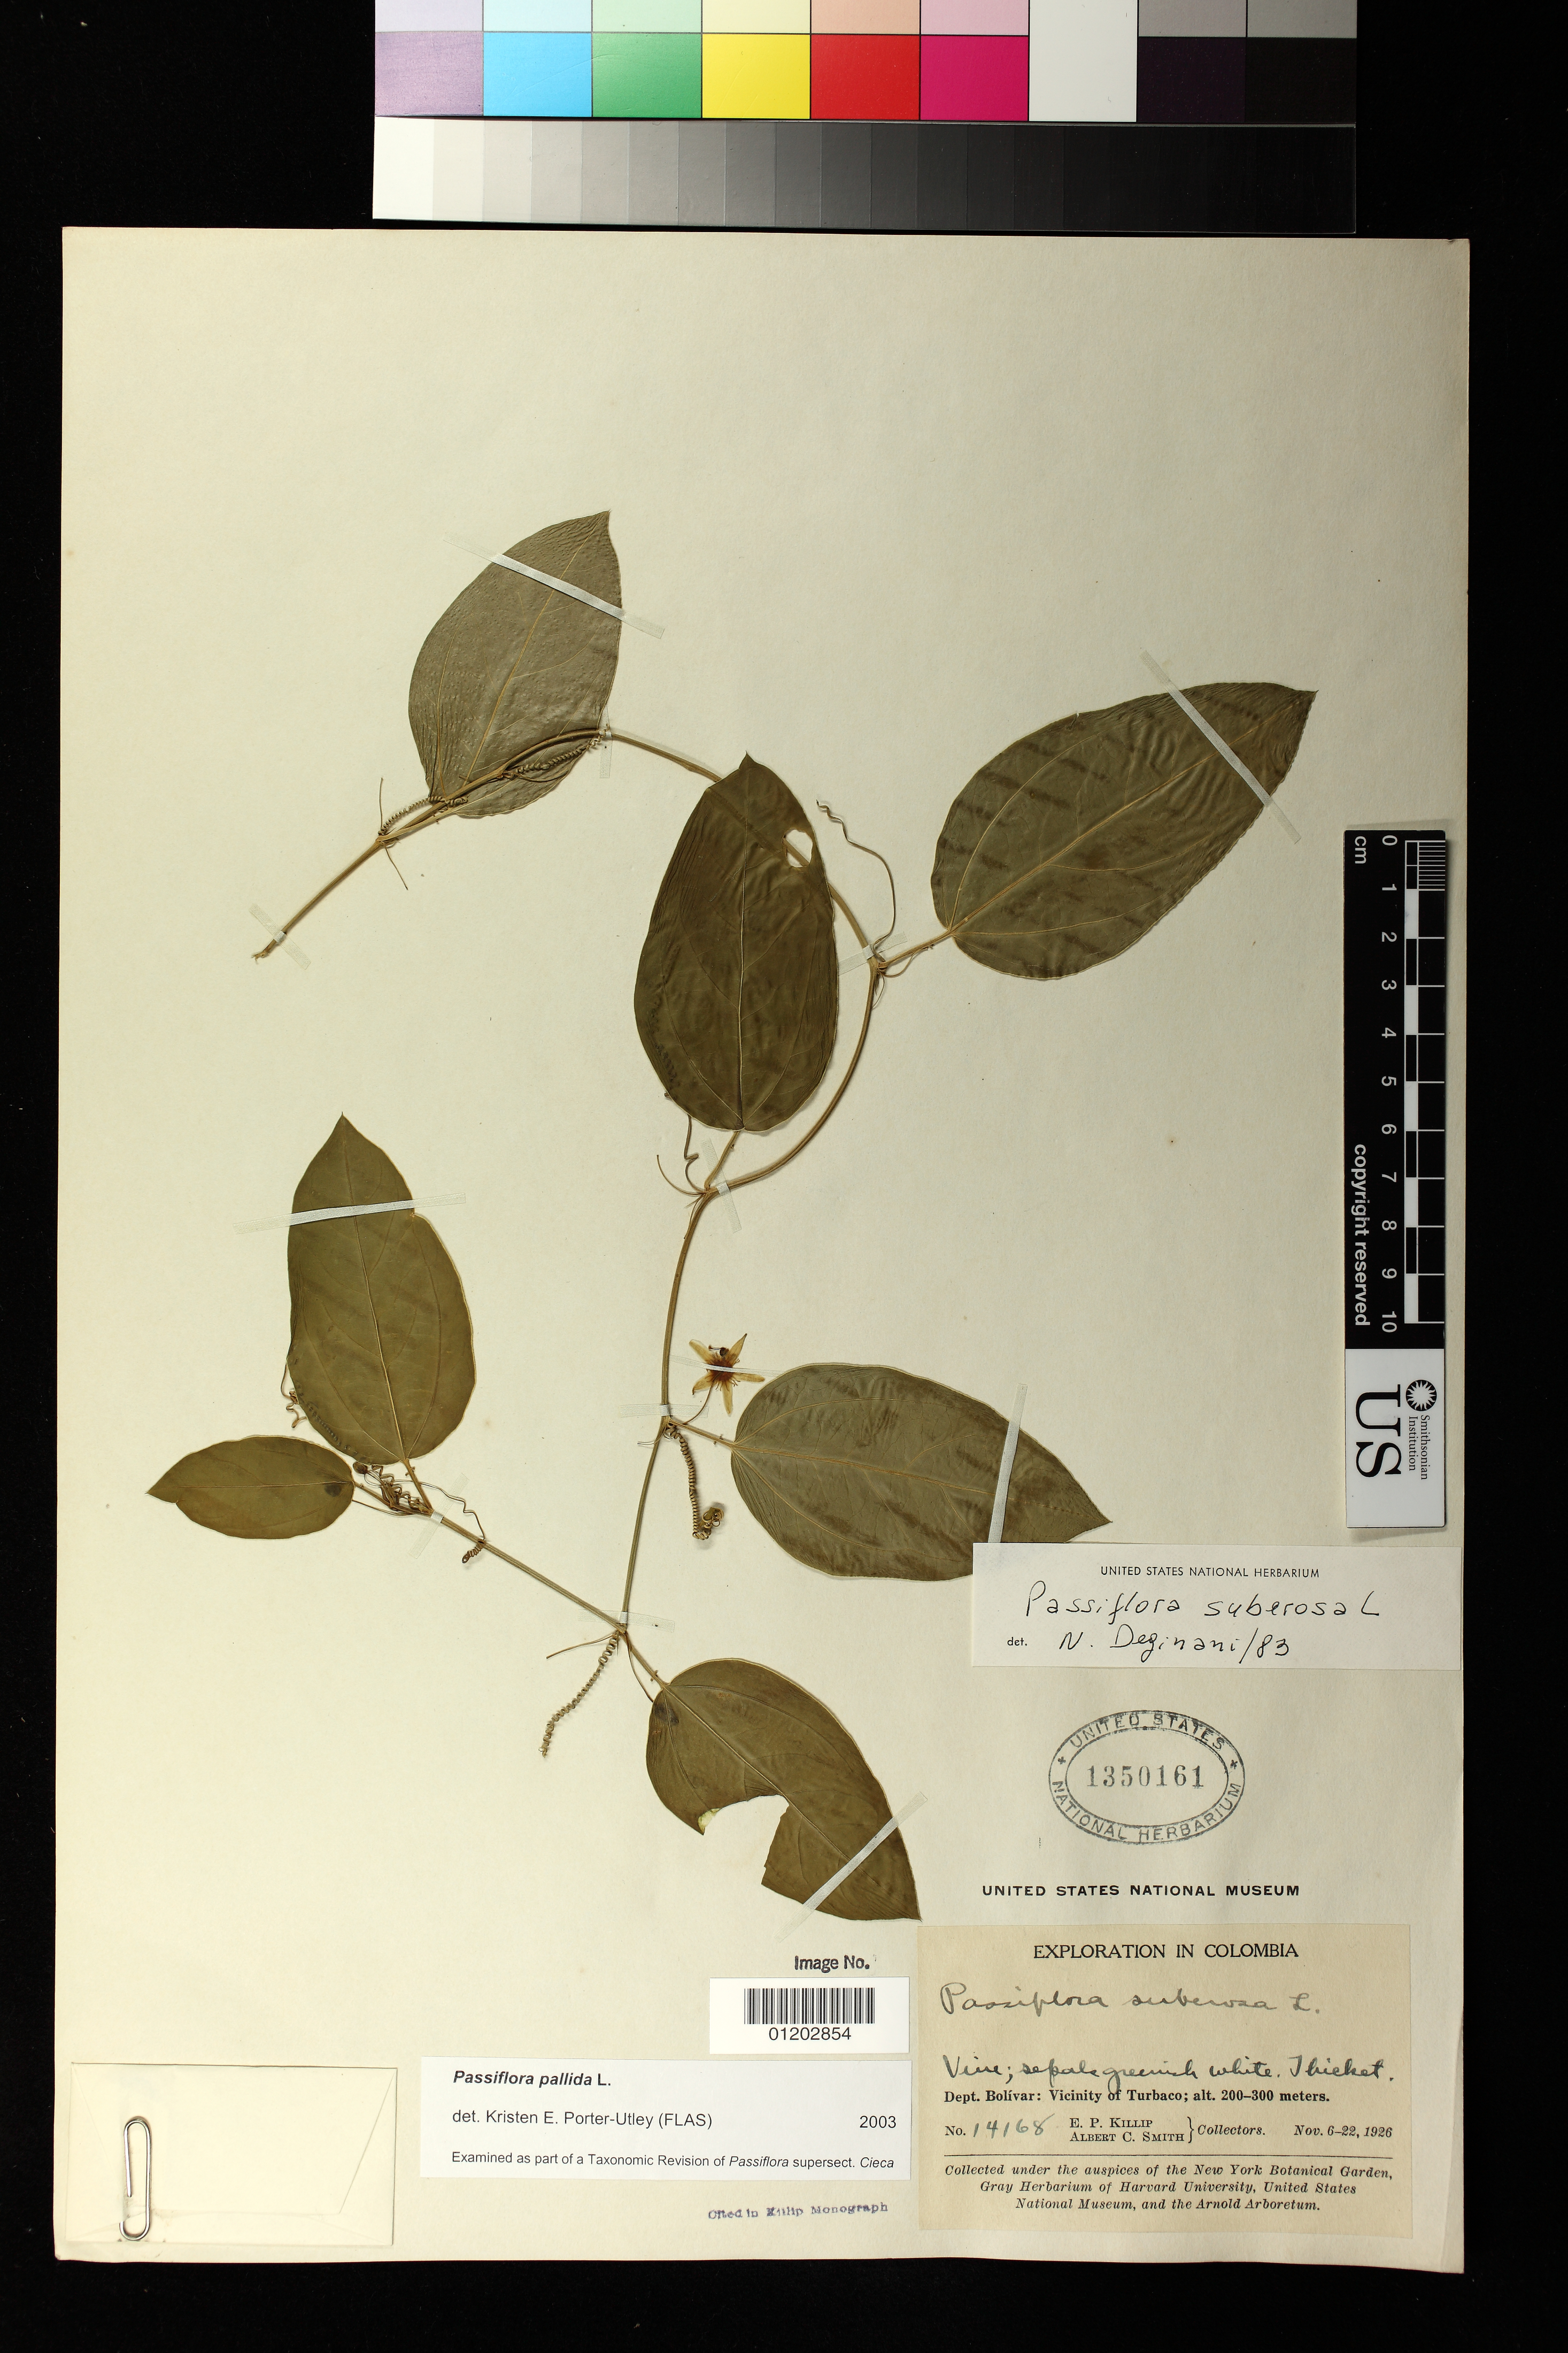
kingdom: Plantae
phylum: Tracheophyta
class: Magnoliopsida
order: Malpighiales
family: Passifloraceae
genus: Passiflora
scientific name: Passiflora pallida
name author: L.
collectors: E. P. Killip & A. C. Smith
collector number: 14168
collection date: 1926-11-06/1926-11-22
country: Colombia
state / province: Bolívar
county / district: Turbaco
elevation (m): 200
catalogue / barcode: US 1350161